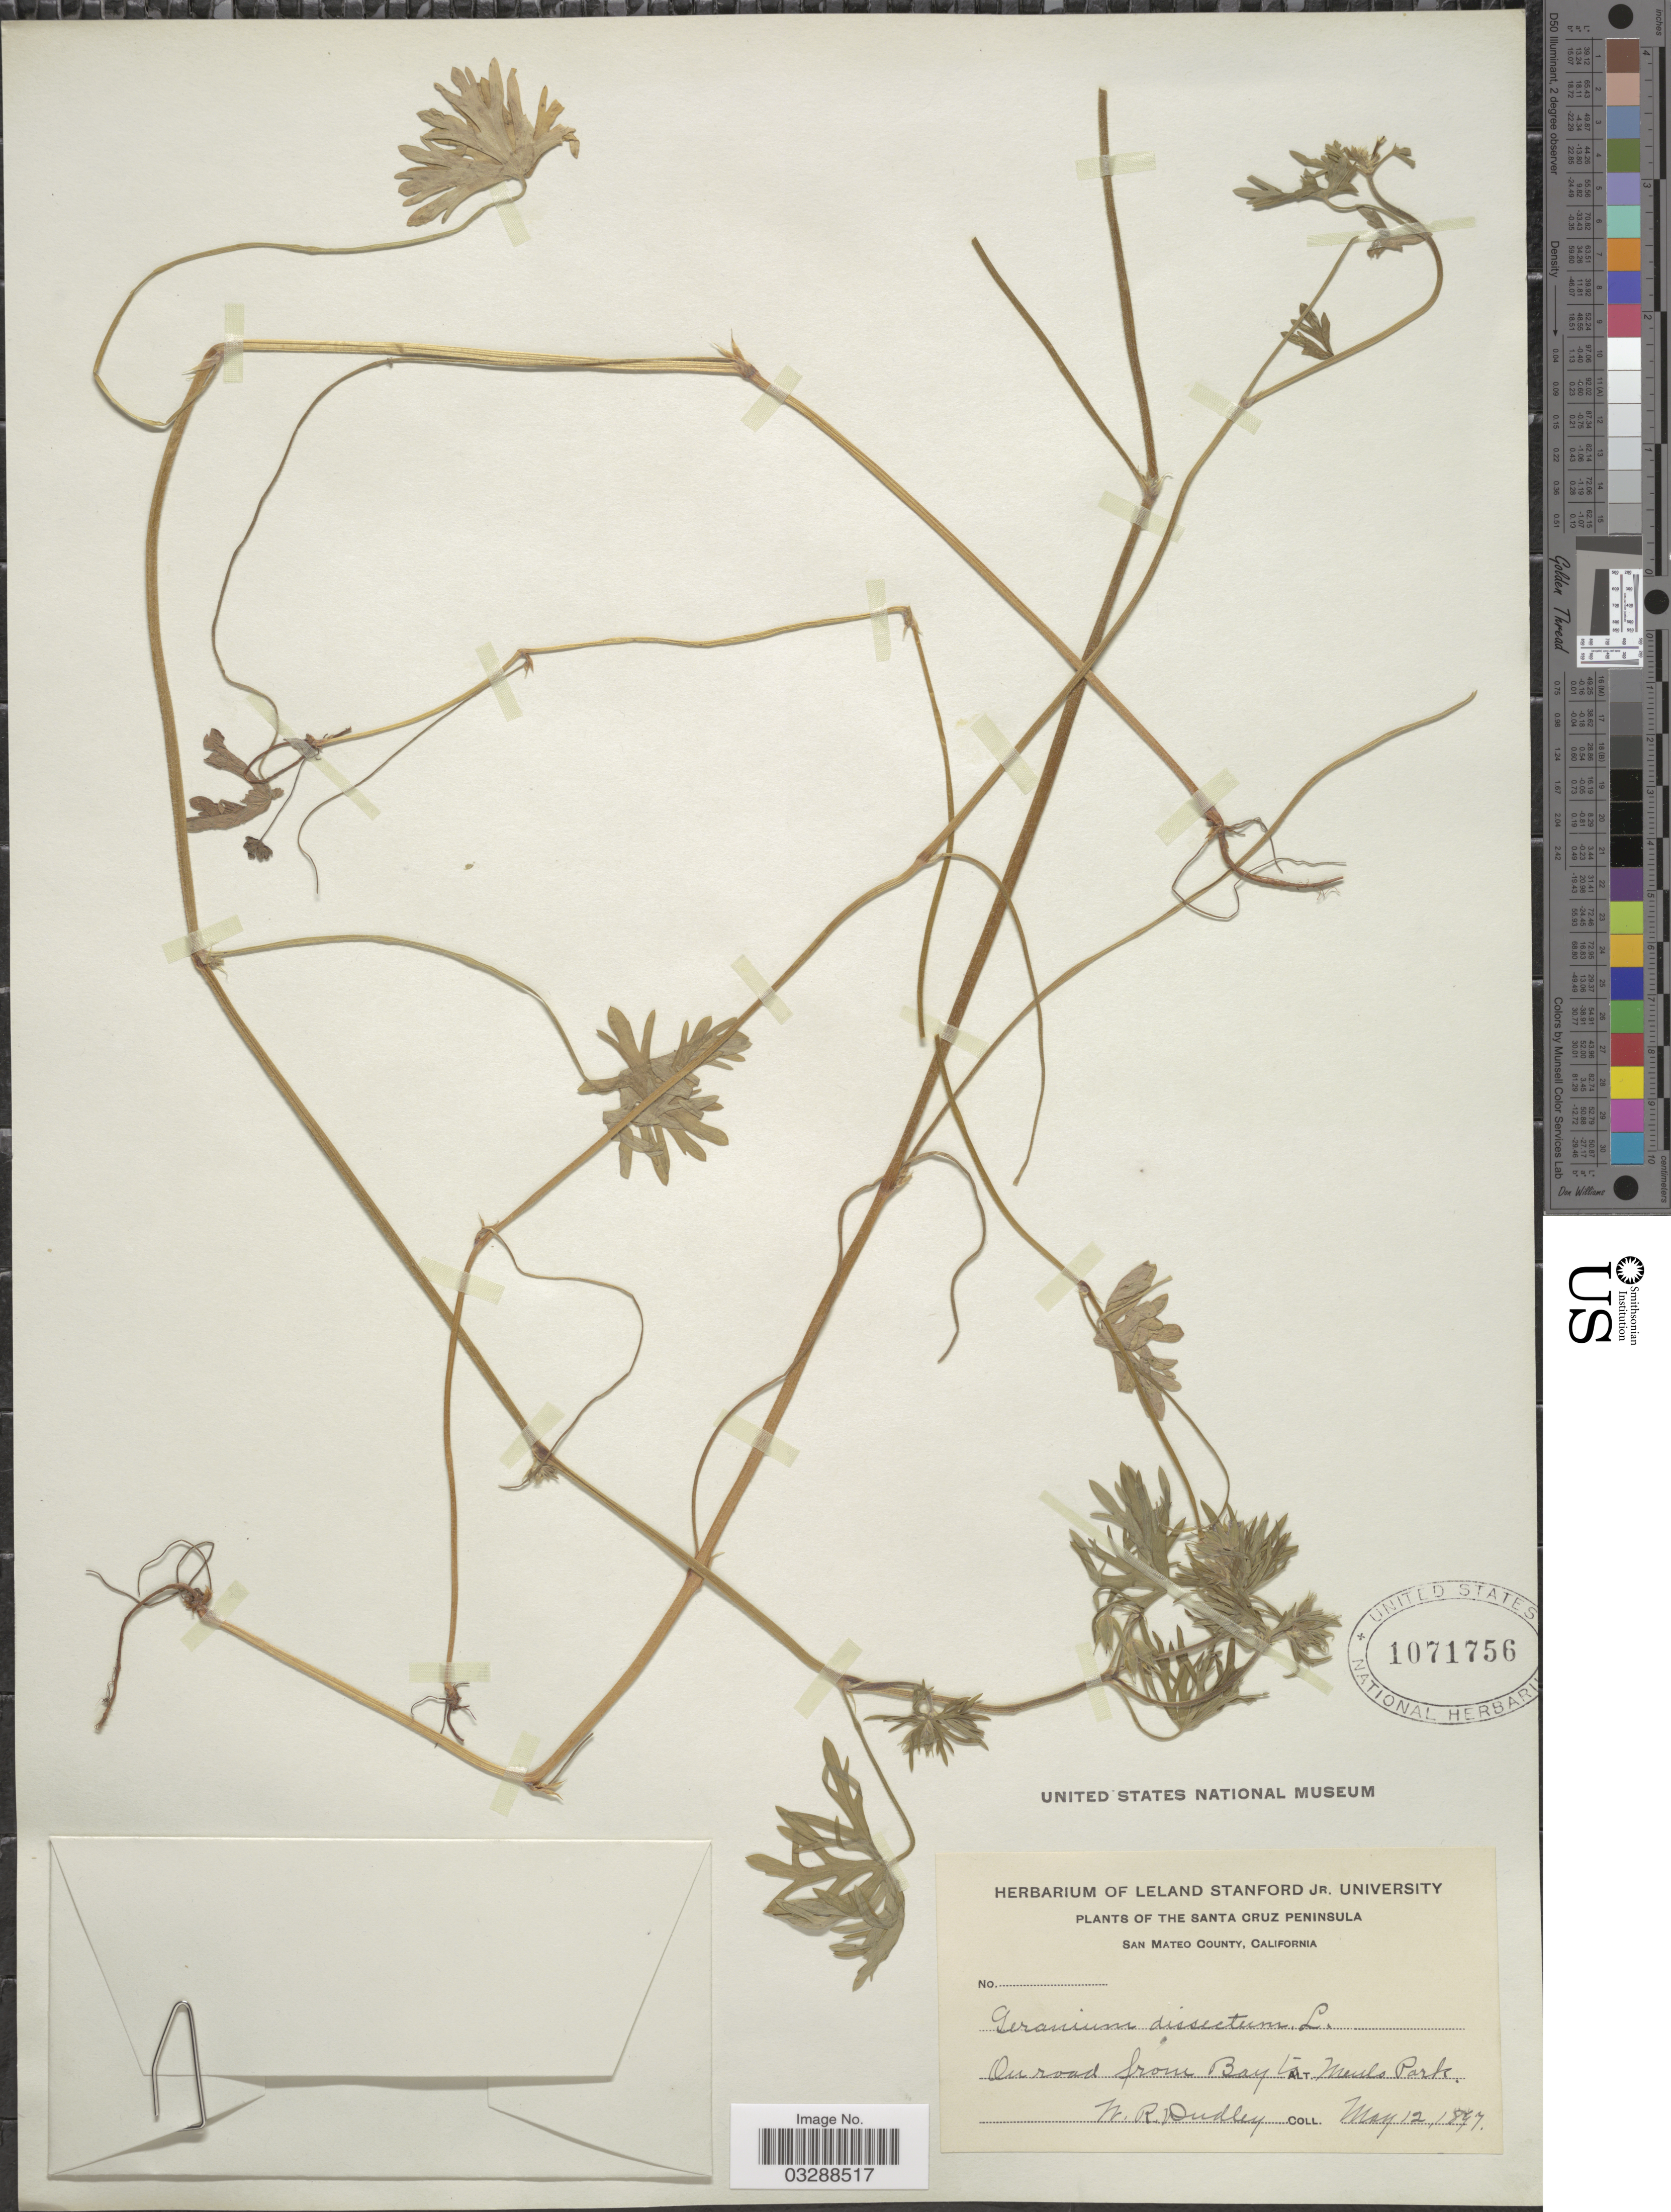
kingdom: Plantae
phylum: Tracheophyta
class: Magnoliopsida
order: Geraniales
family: Geraniaceae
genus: Geranium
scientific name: Geranium dissectum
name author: L.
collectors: W. Dudley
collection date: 1897-05-12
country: United States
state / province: California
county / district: San Mateo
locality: Santa Cruz Peninsula, San Mateo County, On road from Bay to Menlo Park.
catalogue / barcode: US 1071756